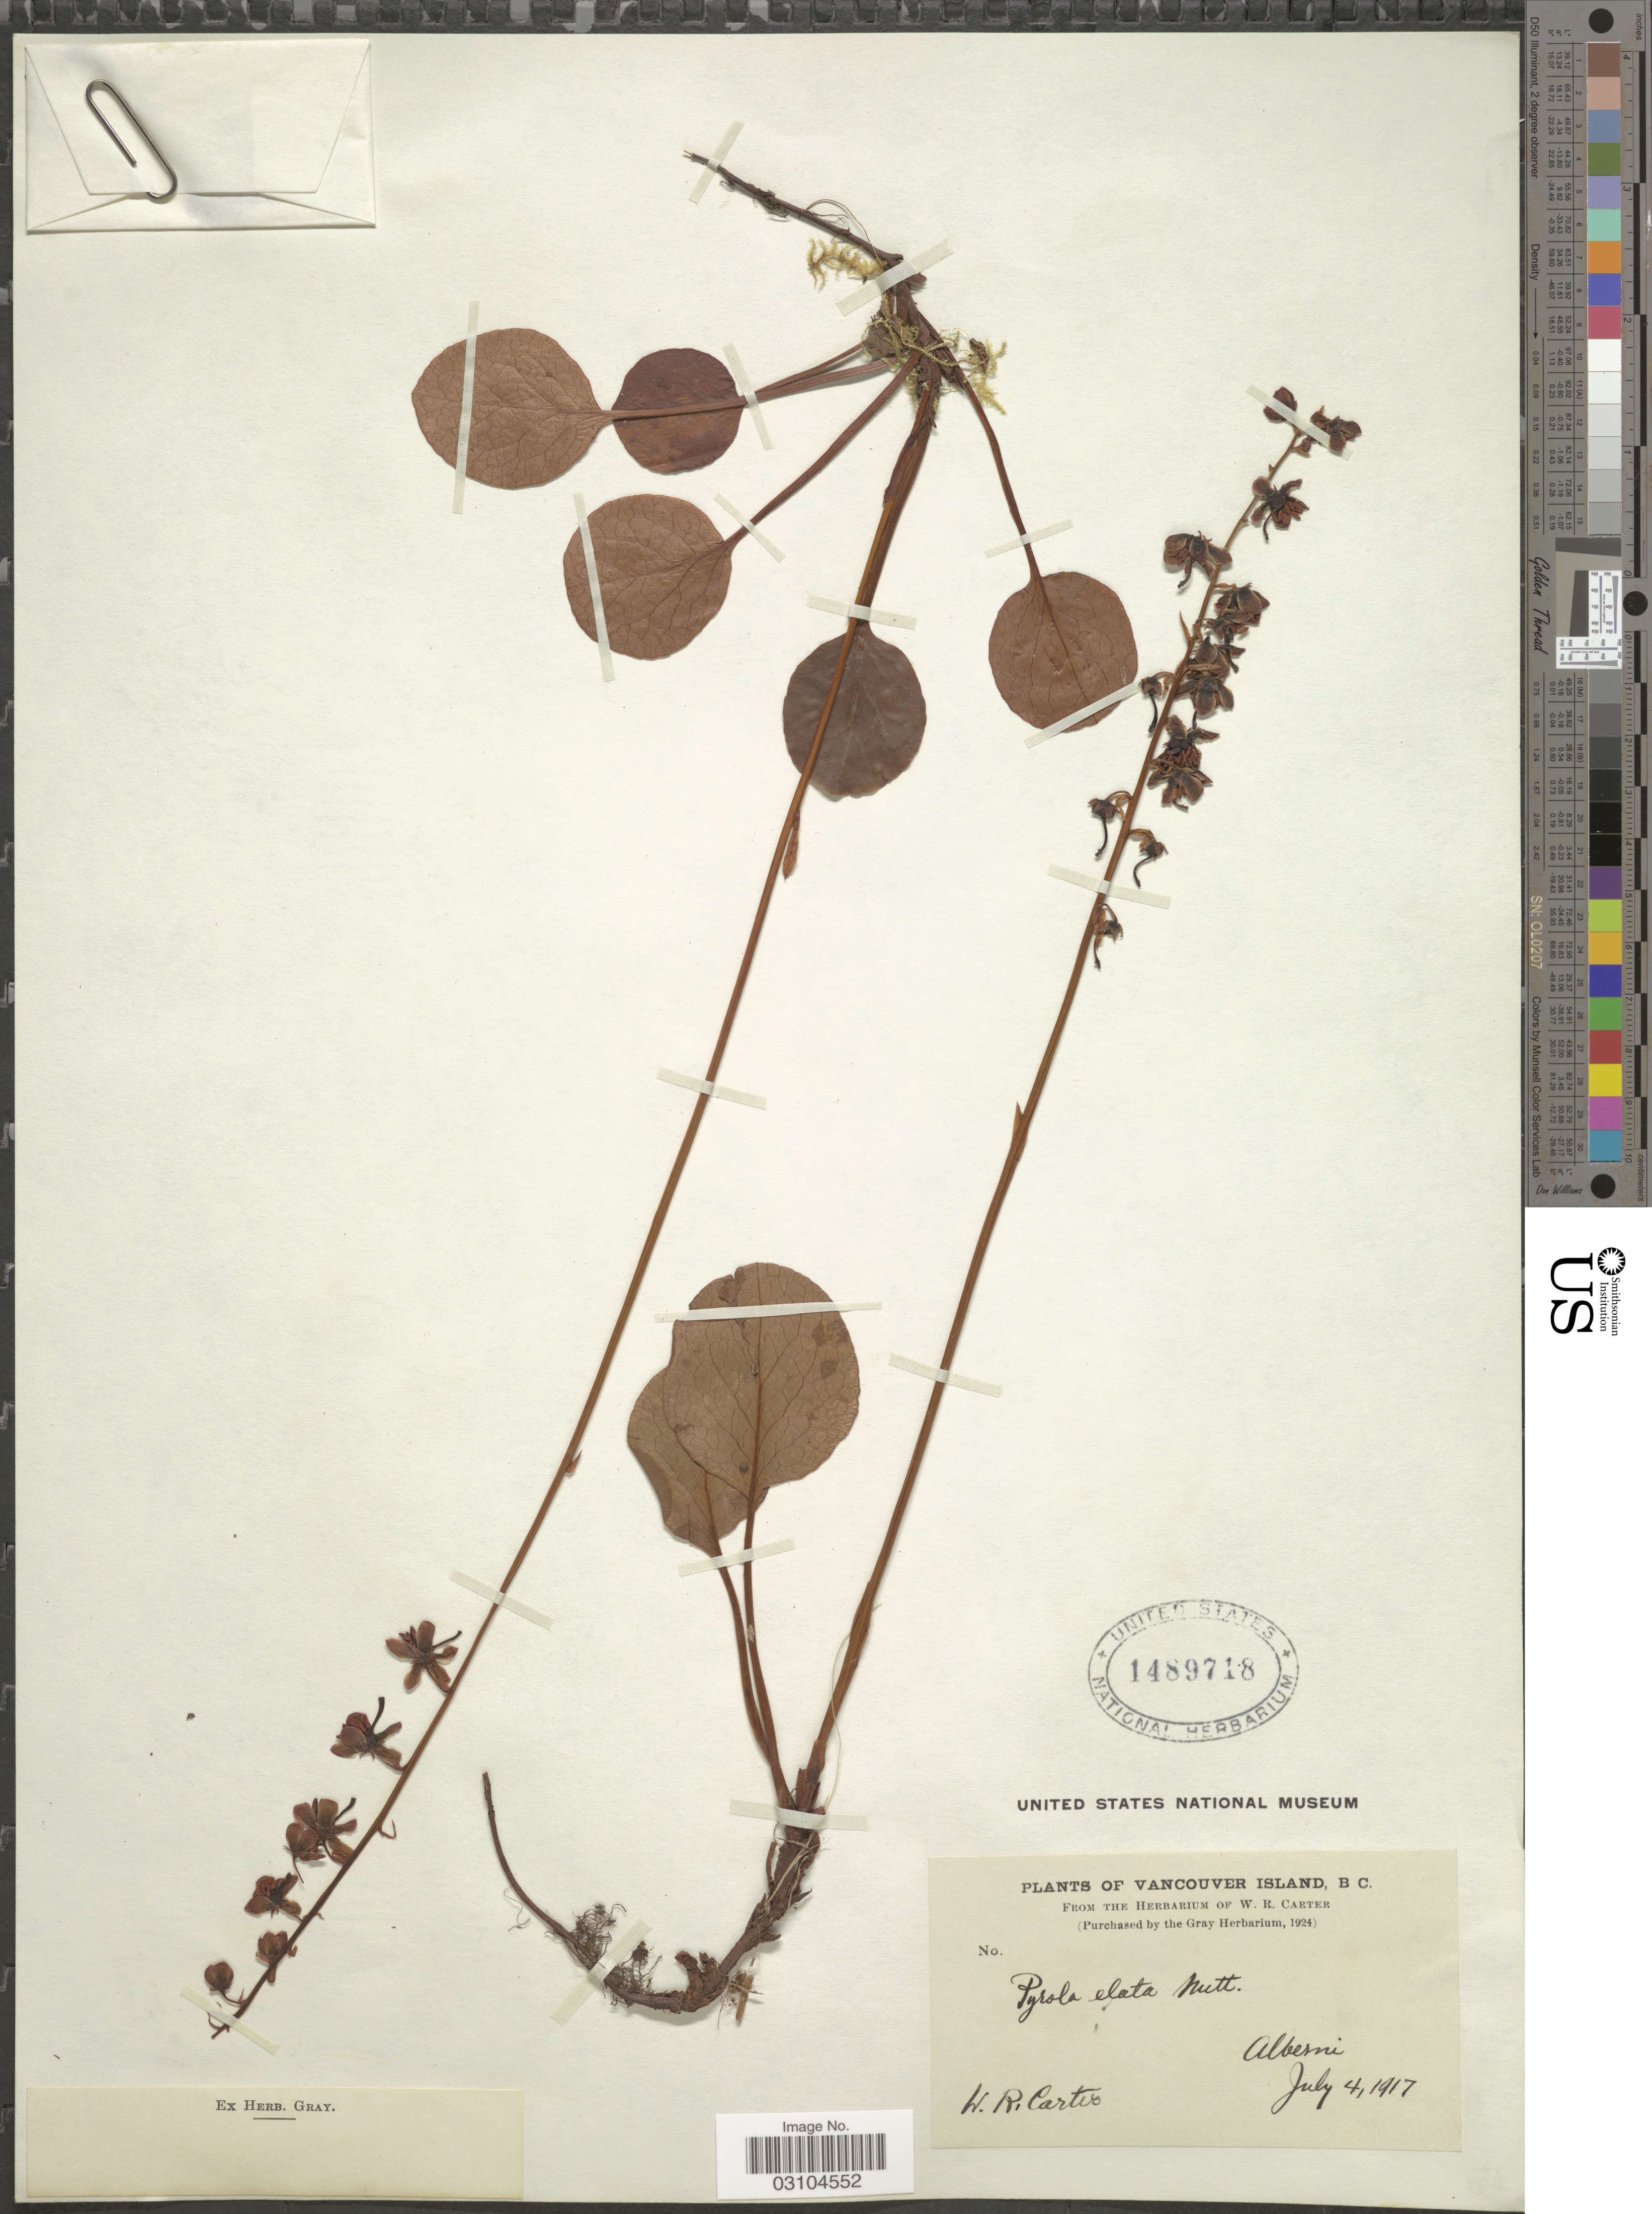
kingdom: Plantae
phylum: Tracheophyta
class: Magnoliopsida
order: Ericales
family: Ericaceae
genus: Pyrola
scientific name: Pyrola sp.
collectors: W. R. Carter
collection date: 1917-07-04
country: Canada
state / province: British Columbia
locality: Vancouver Island, B. C. Alberni.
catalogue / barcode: US 1489718